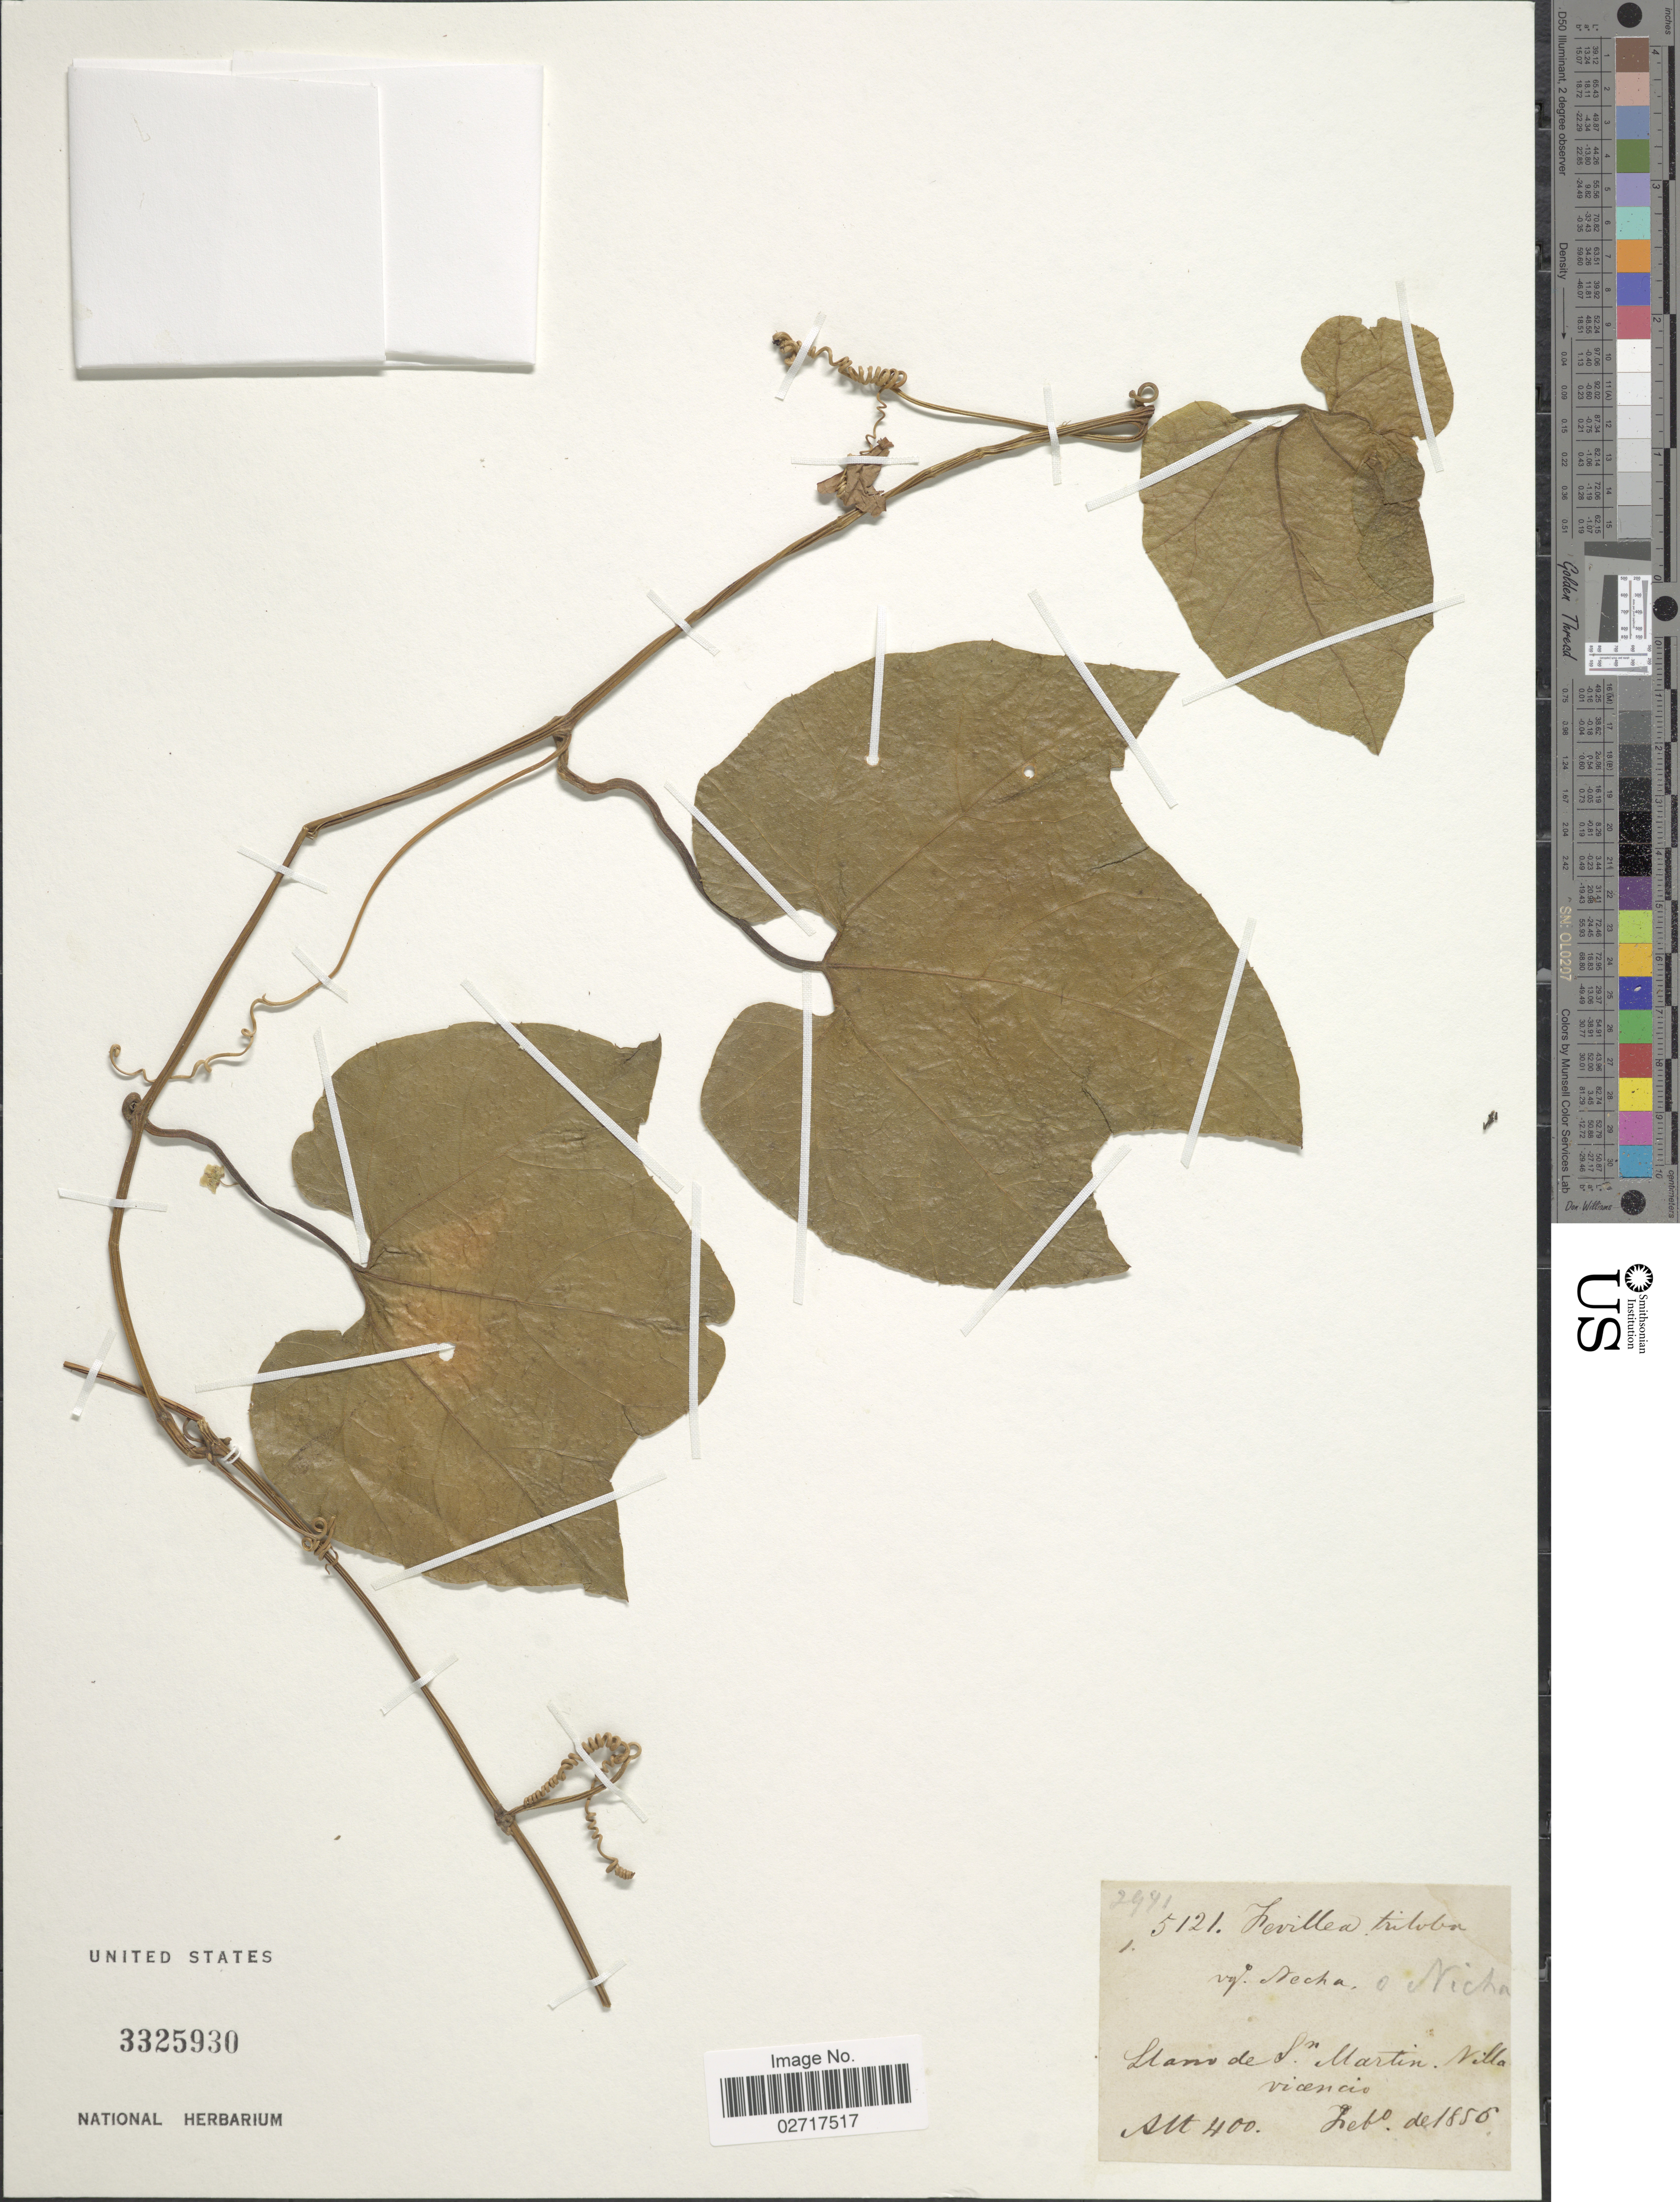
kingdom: Plantae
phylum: Tracheophyta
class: Magnoliopsida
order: Cucurbitales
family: Cucurbitaceae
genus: Selysia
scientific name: Selysia sp.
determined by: Nee, Michael H.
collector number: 5121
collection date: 1856-02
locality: Llano de Sn. Martin. Villa vicencio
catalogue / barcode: US 3325930